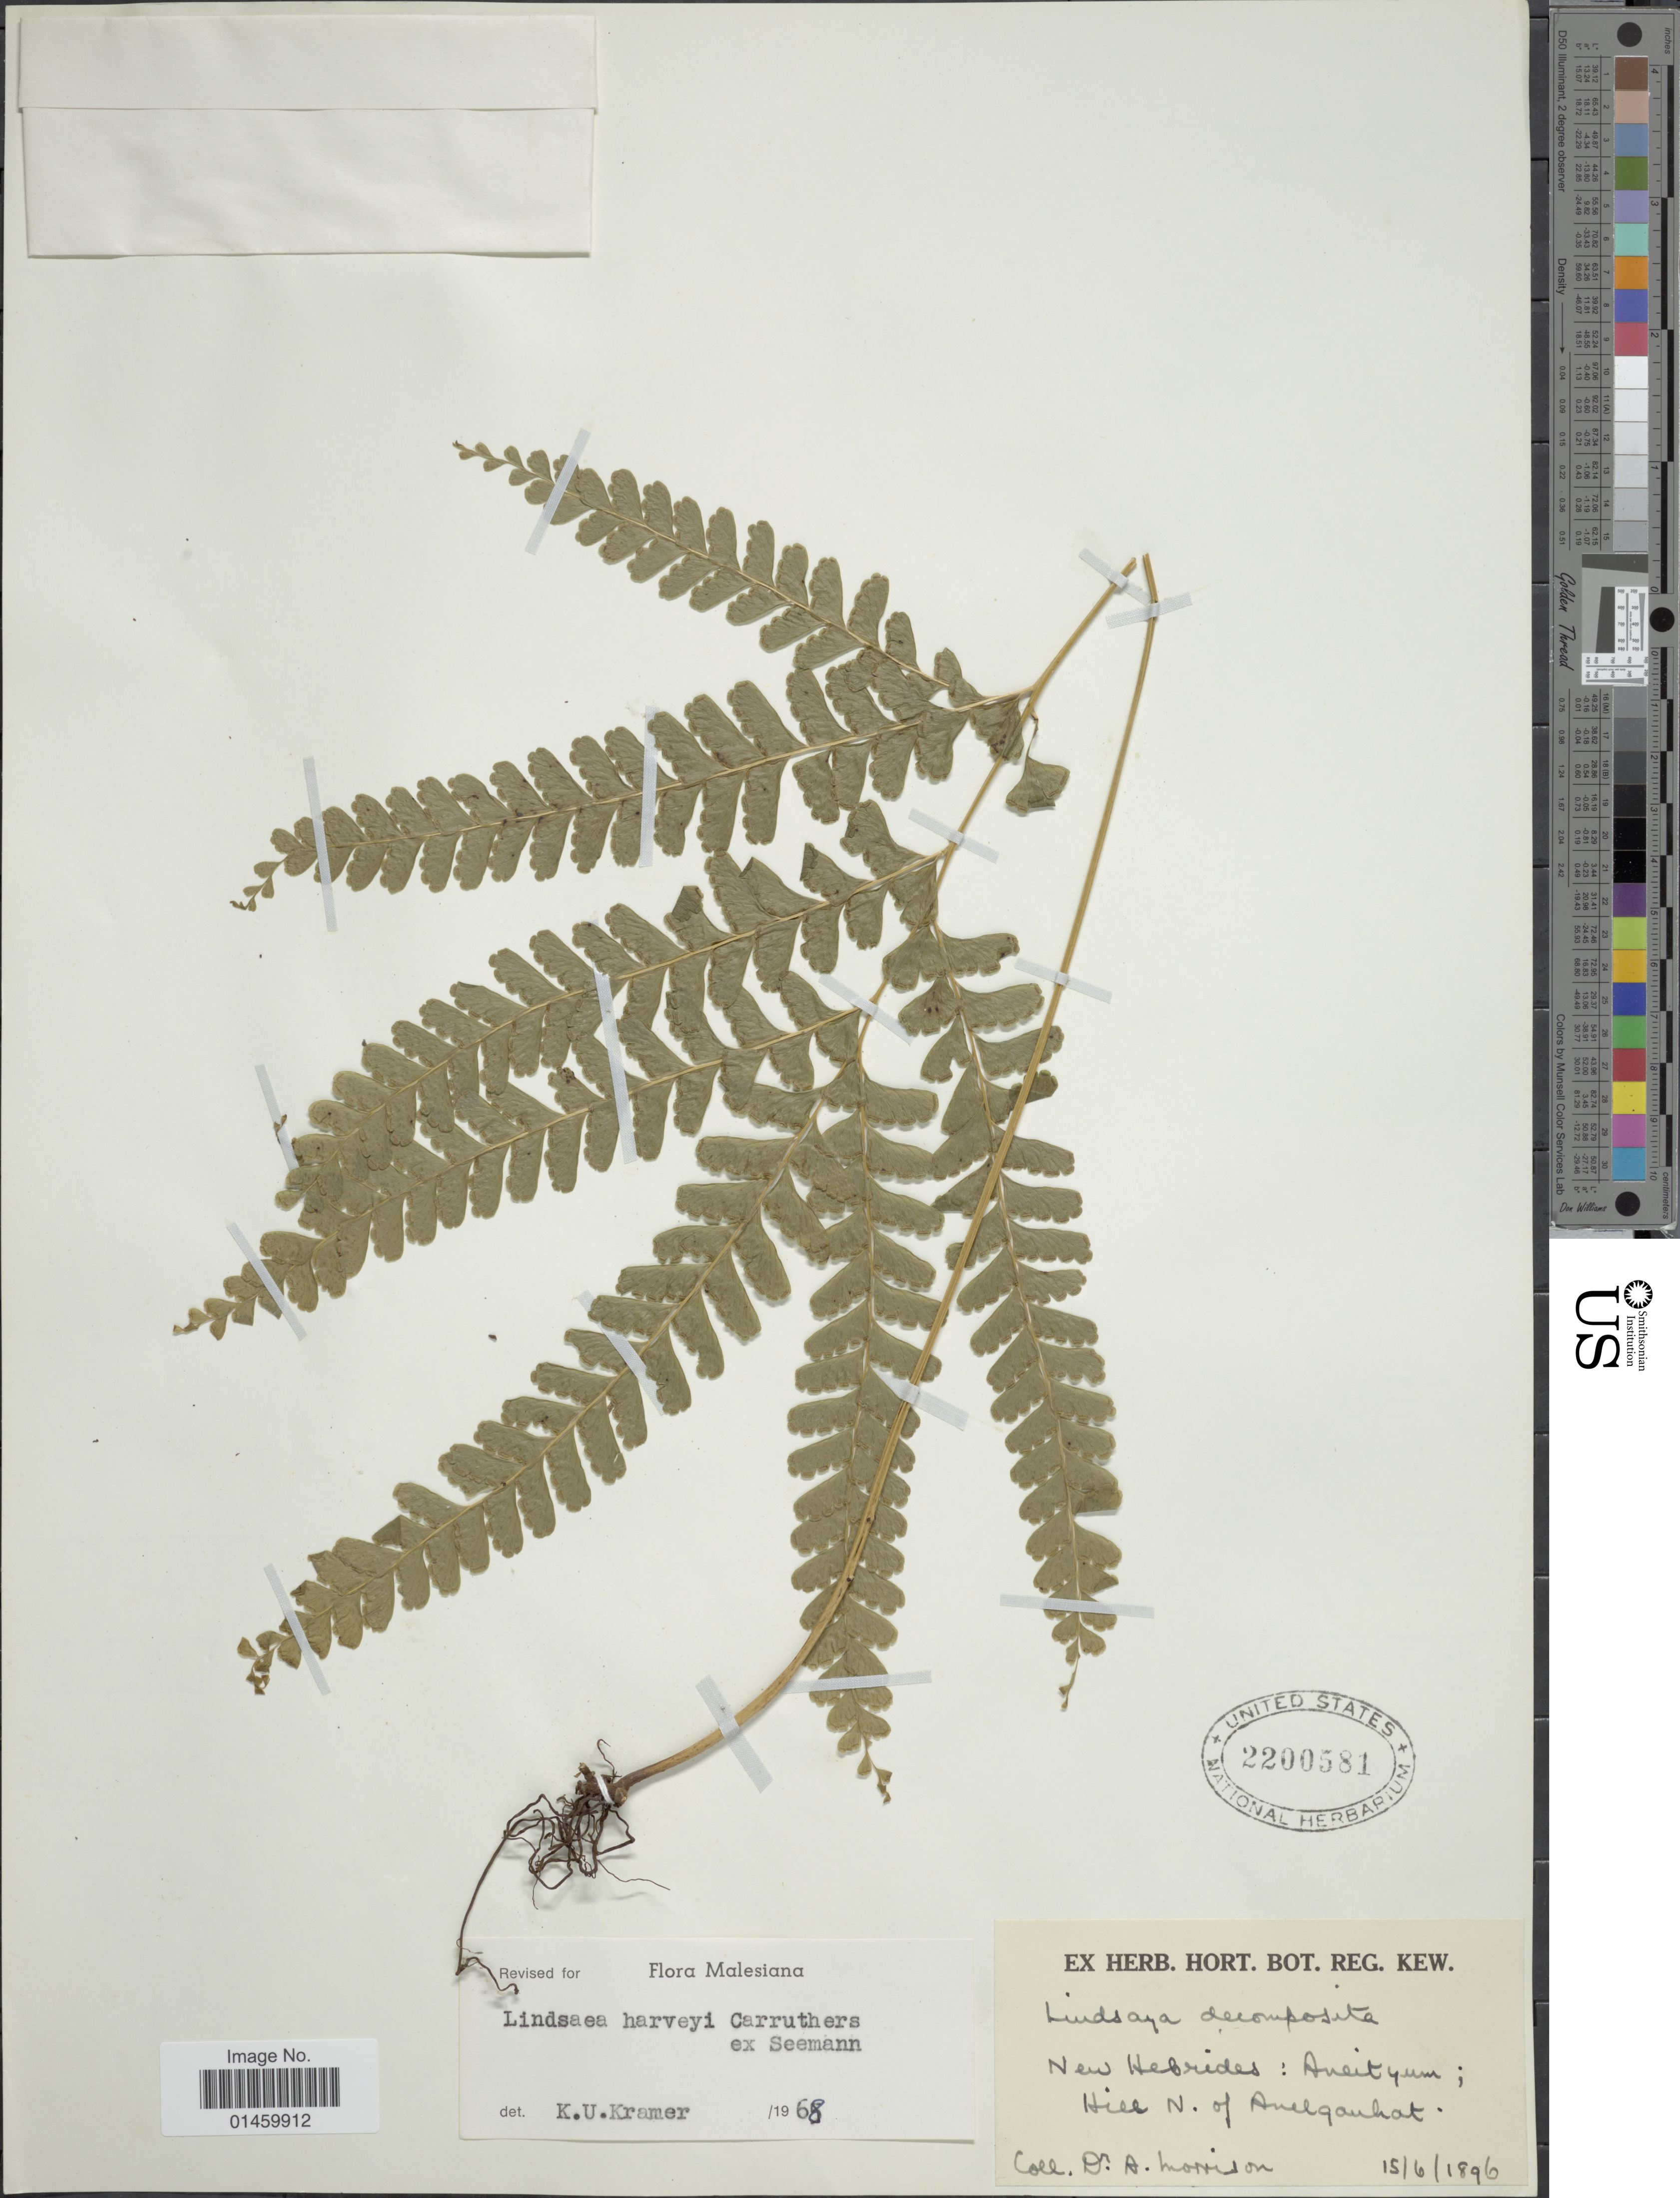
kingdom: Plantae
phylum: Tracheophyta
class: Polypodiopsida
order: Polypodiales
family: Lindsaeaceae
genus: Lindsaea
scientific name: Lindsaea harveyi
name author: Carruth. ex Seem.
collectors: A. Morrison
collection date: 1896-06-15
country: Vanuatu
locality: New Hebrides: Ameityum; Hill n. of Anelqauhat. [interpreted]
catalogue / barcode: US 2200581